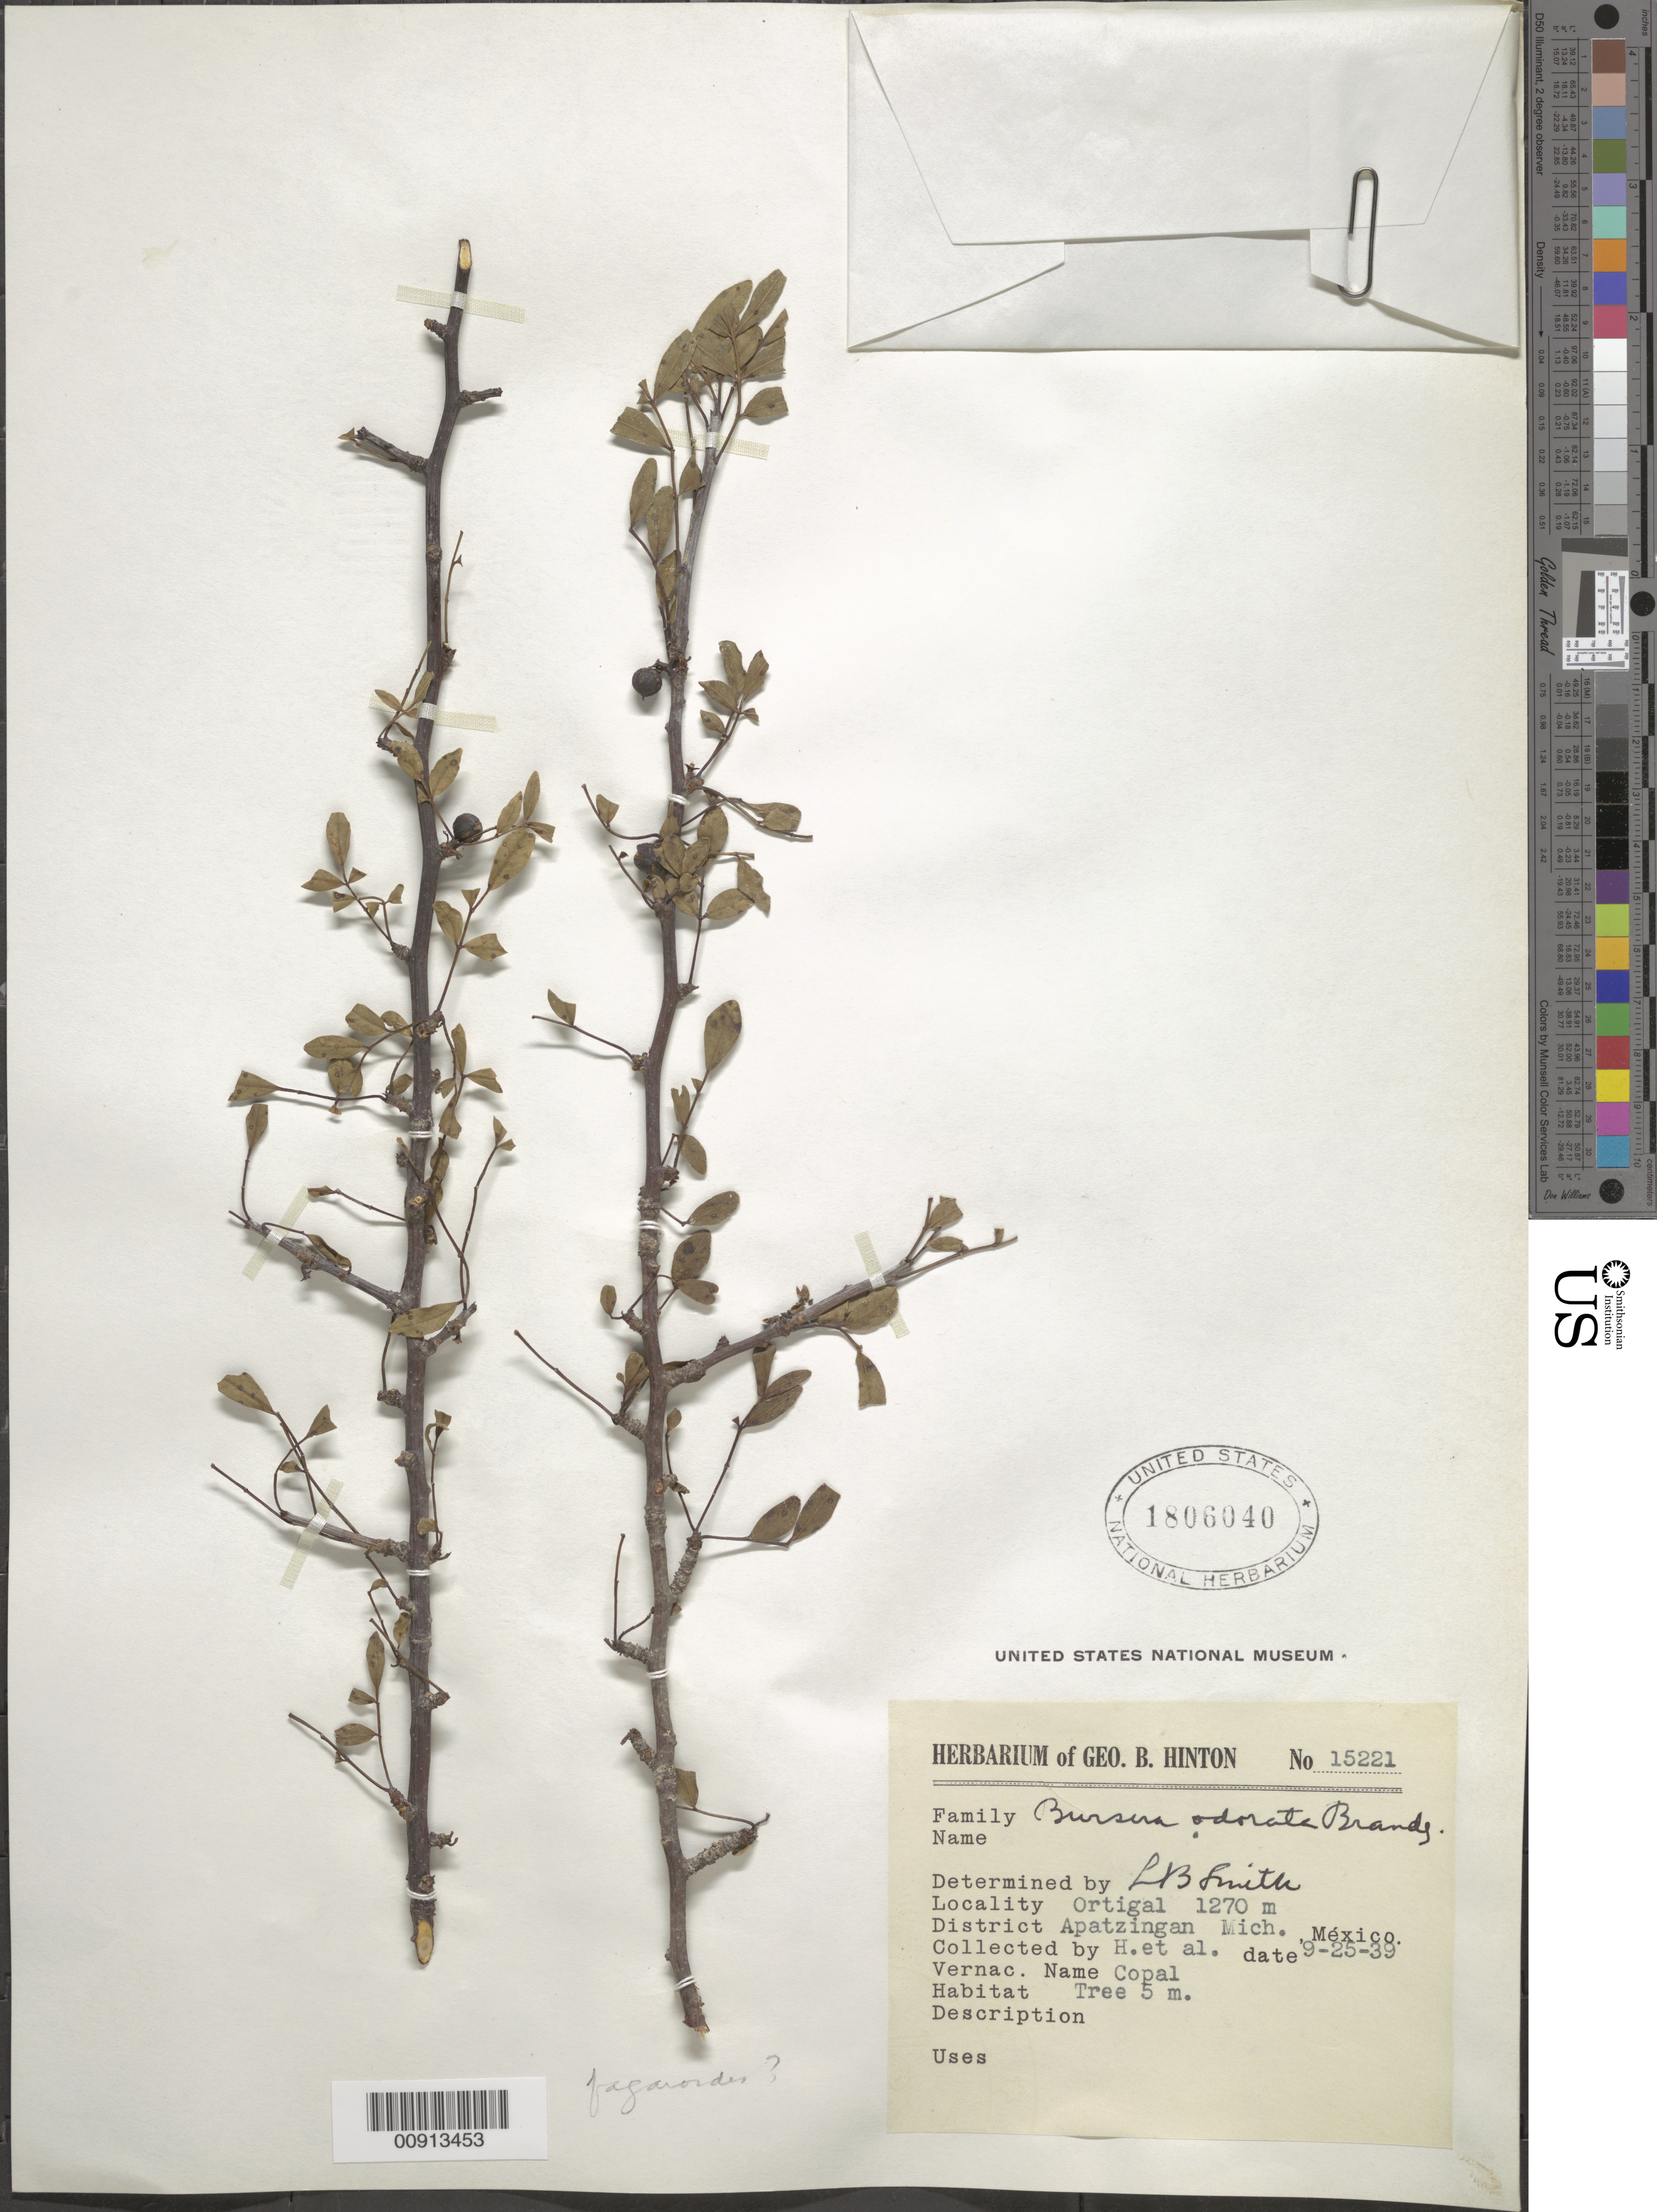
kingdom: Plantae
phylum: Tracheophyta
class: Magnoliopsida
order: Sapindales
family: Burseraceae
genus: Bursera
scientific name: Bursera inaguensis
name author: Britton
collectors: G. B. Hinton & et al.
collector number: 15221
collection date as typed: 25 Sep 1939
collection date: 1939-09-25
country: Mexico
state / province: Michoacán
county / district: Apatzingán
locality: Ortigal, District Apatzingán, Michoacán.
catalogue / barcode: US 1806040